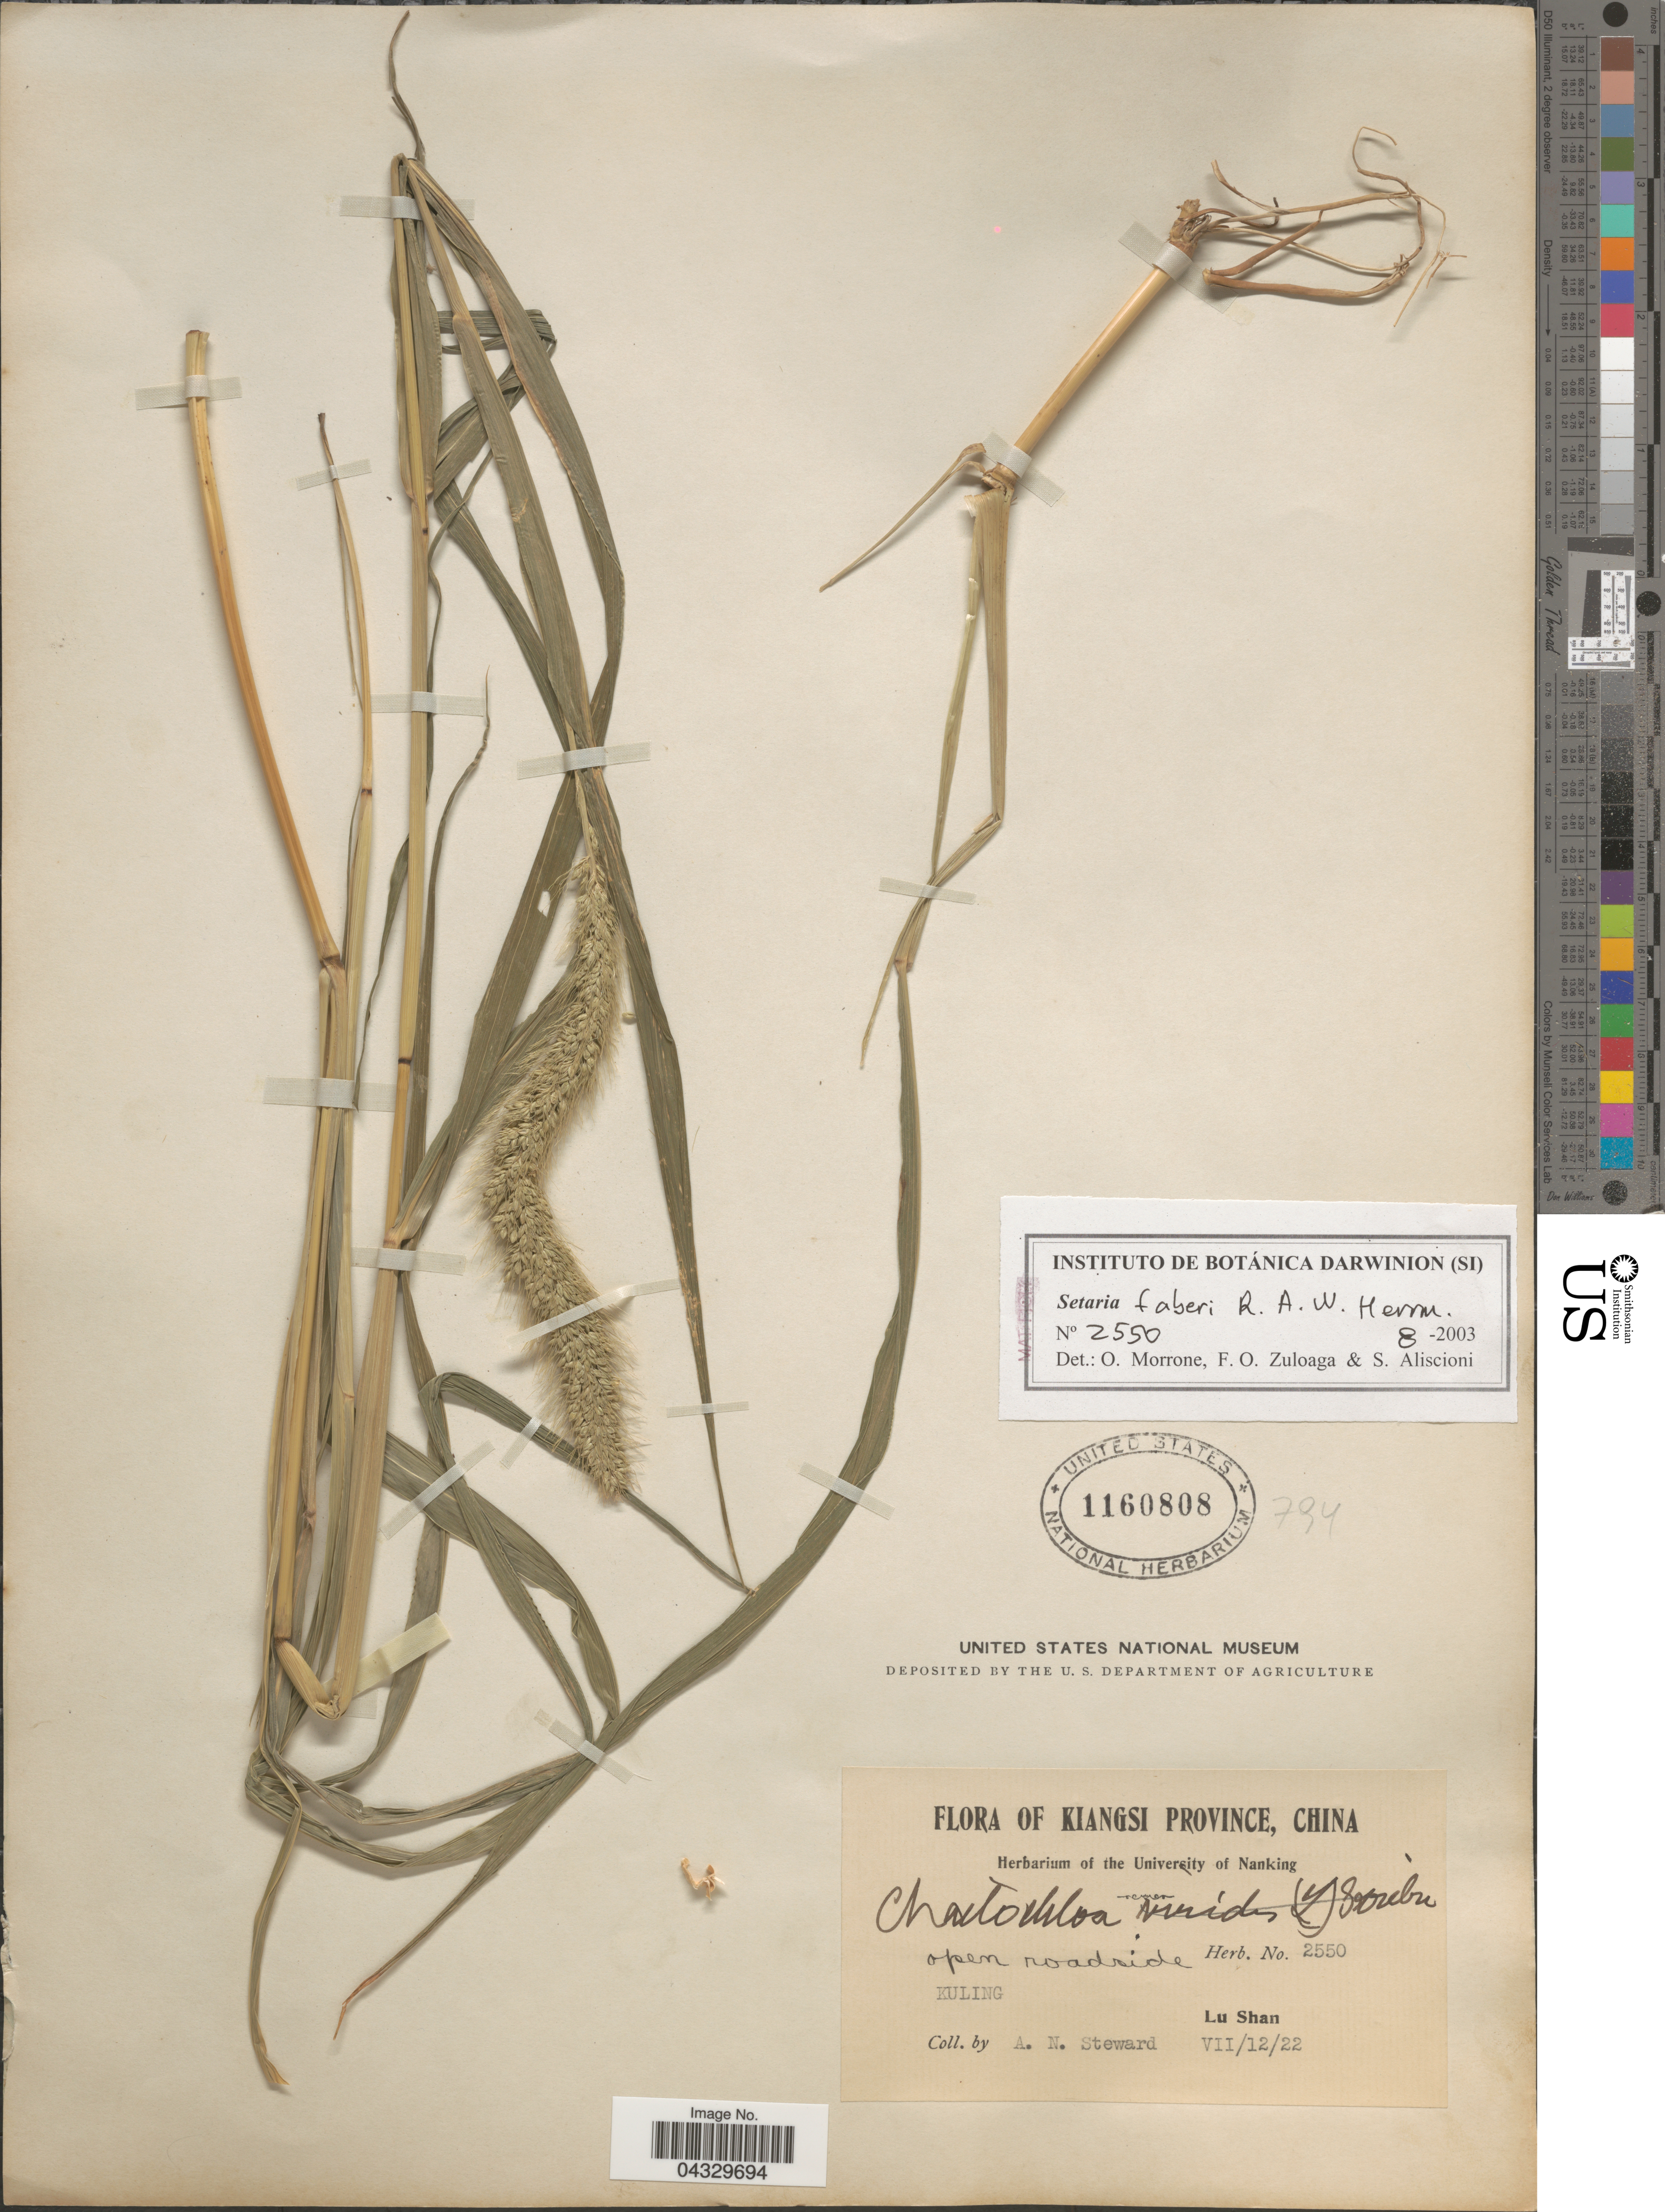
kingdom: Plantae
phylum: Tracheophyta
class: Liliopsida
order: Poales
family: Poaceae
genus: Setaria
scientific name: Setaria faberi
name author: R.A.W. Herrm.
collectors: A. N. Steward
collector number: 2550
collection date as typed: Transcribed d/m/y: 12/7/22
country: China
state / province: Jiangxi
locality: Kiangsi Province. Kuling. Lu Shan.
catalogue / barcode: US 1160808